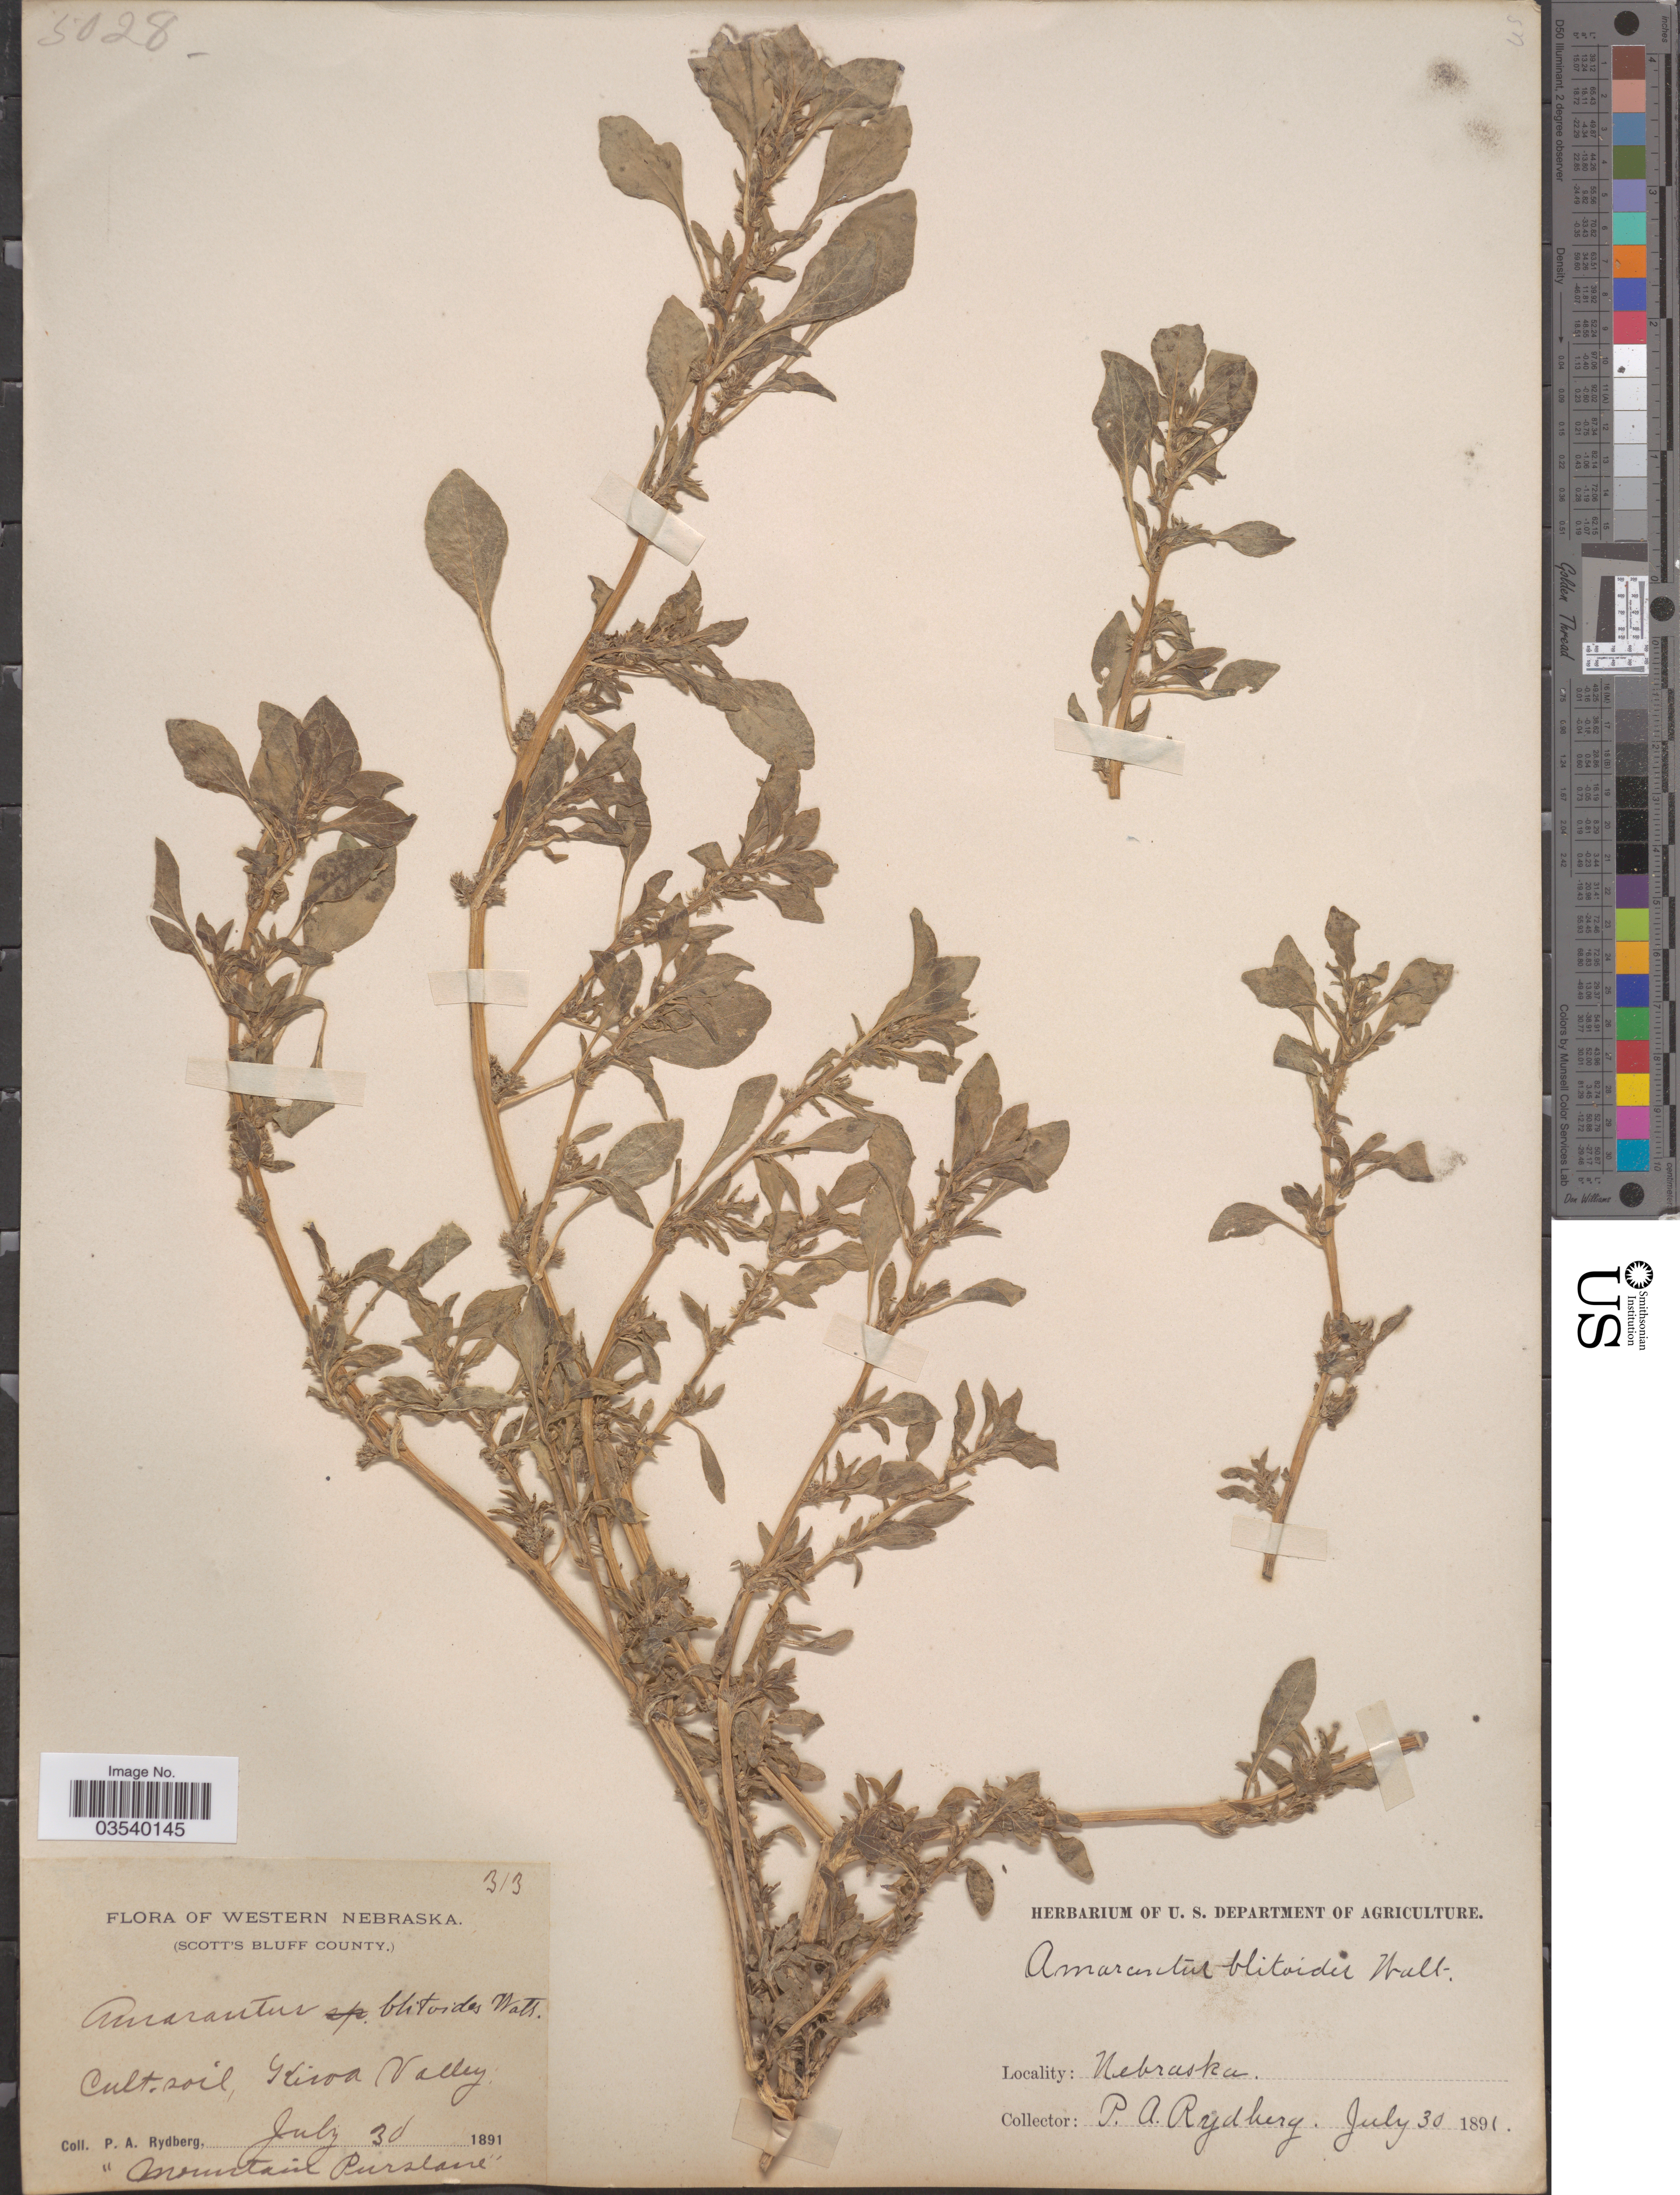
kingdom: Plantae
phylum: Tracheophyta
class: Magnoliopsida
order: Caryophyllales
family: Amaranthaceae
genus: Amaranthus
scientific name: Amaranthus blitoides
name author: S. Watson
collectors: P. A. Rydberg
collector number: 313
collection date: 1891-07-30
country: United States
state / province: Nebraska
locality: Western Nebraska (Scott's Bluff County). Kiwa Valley. "Mountain Purslane".